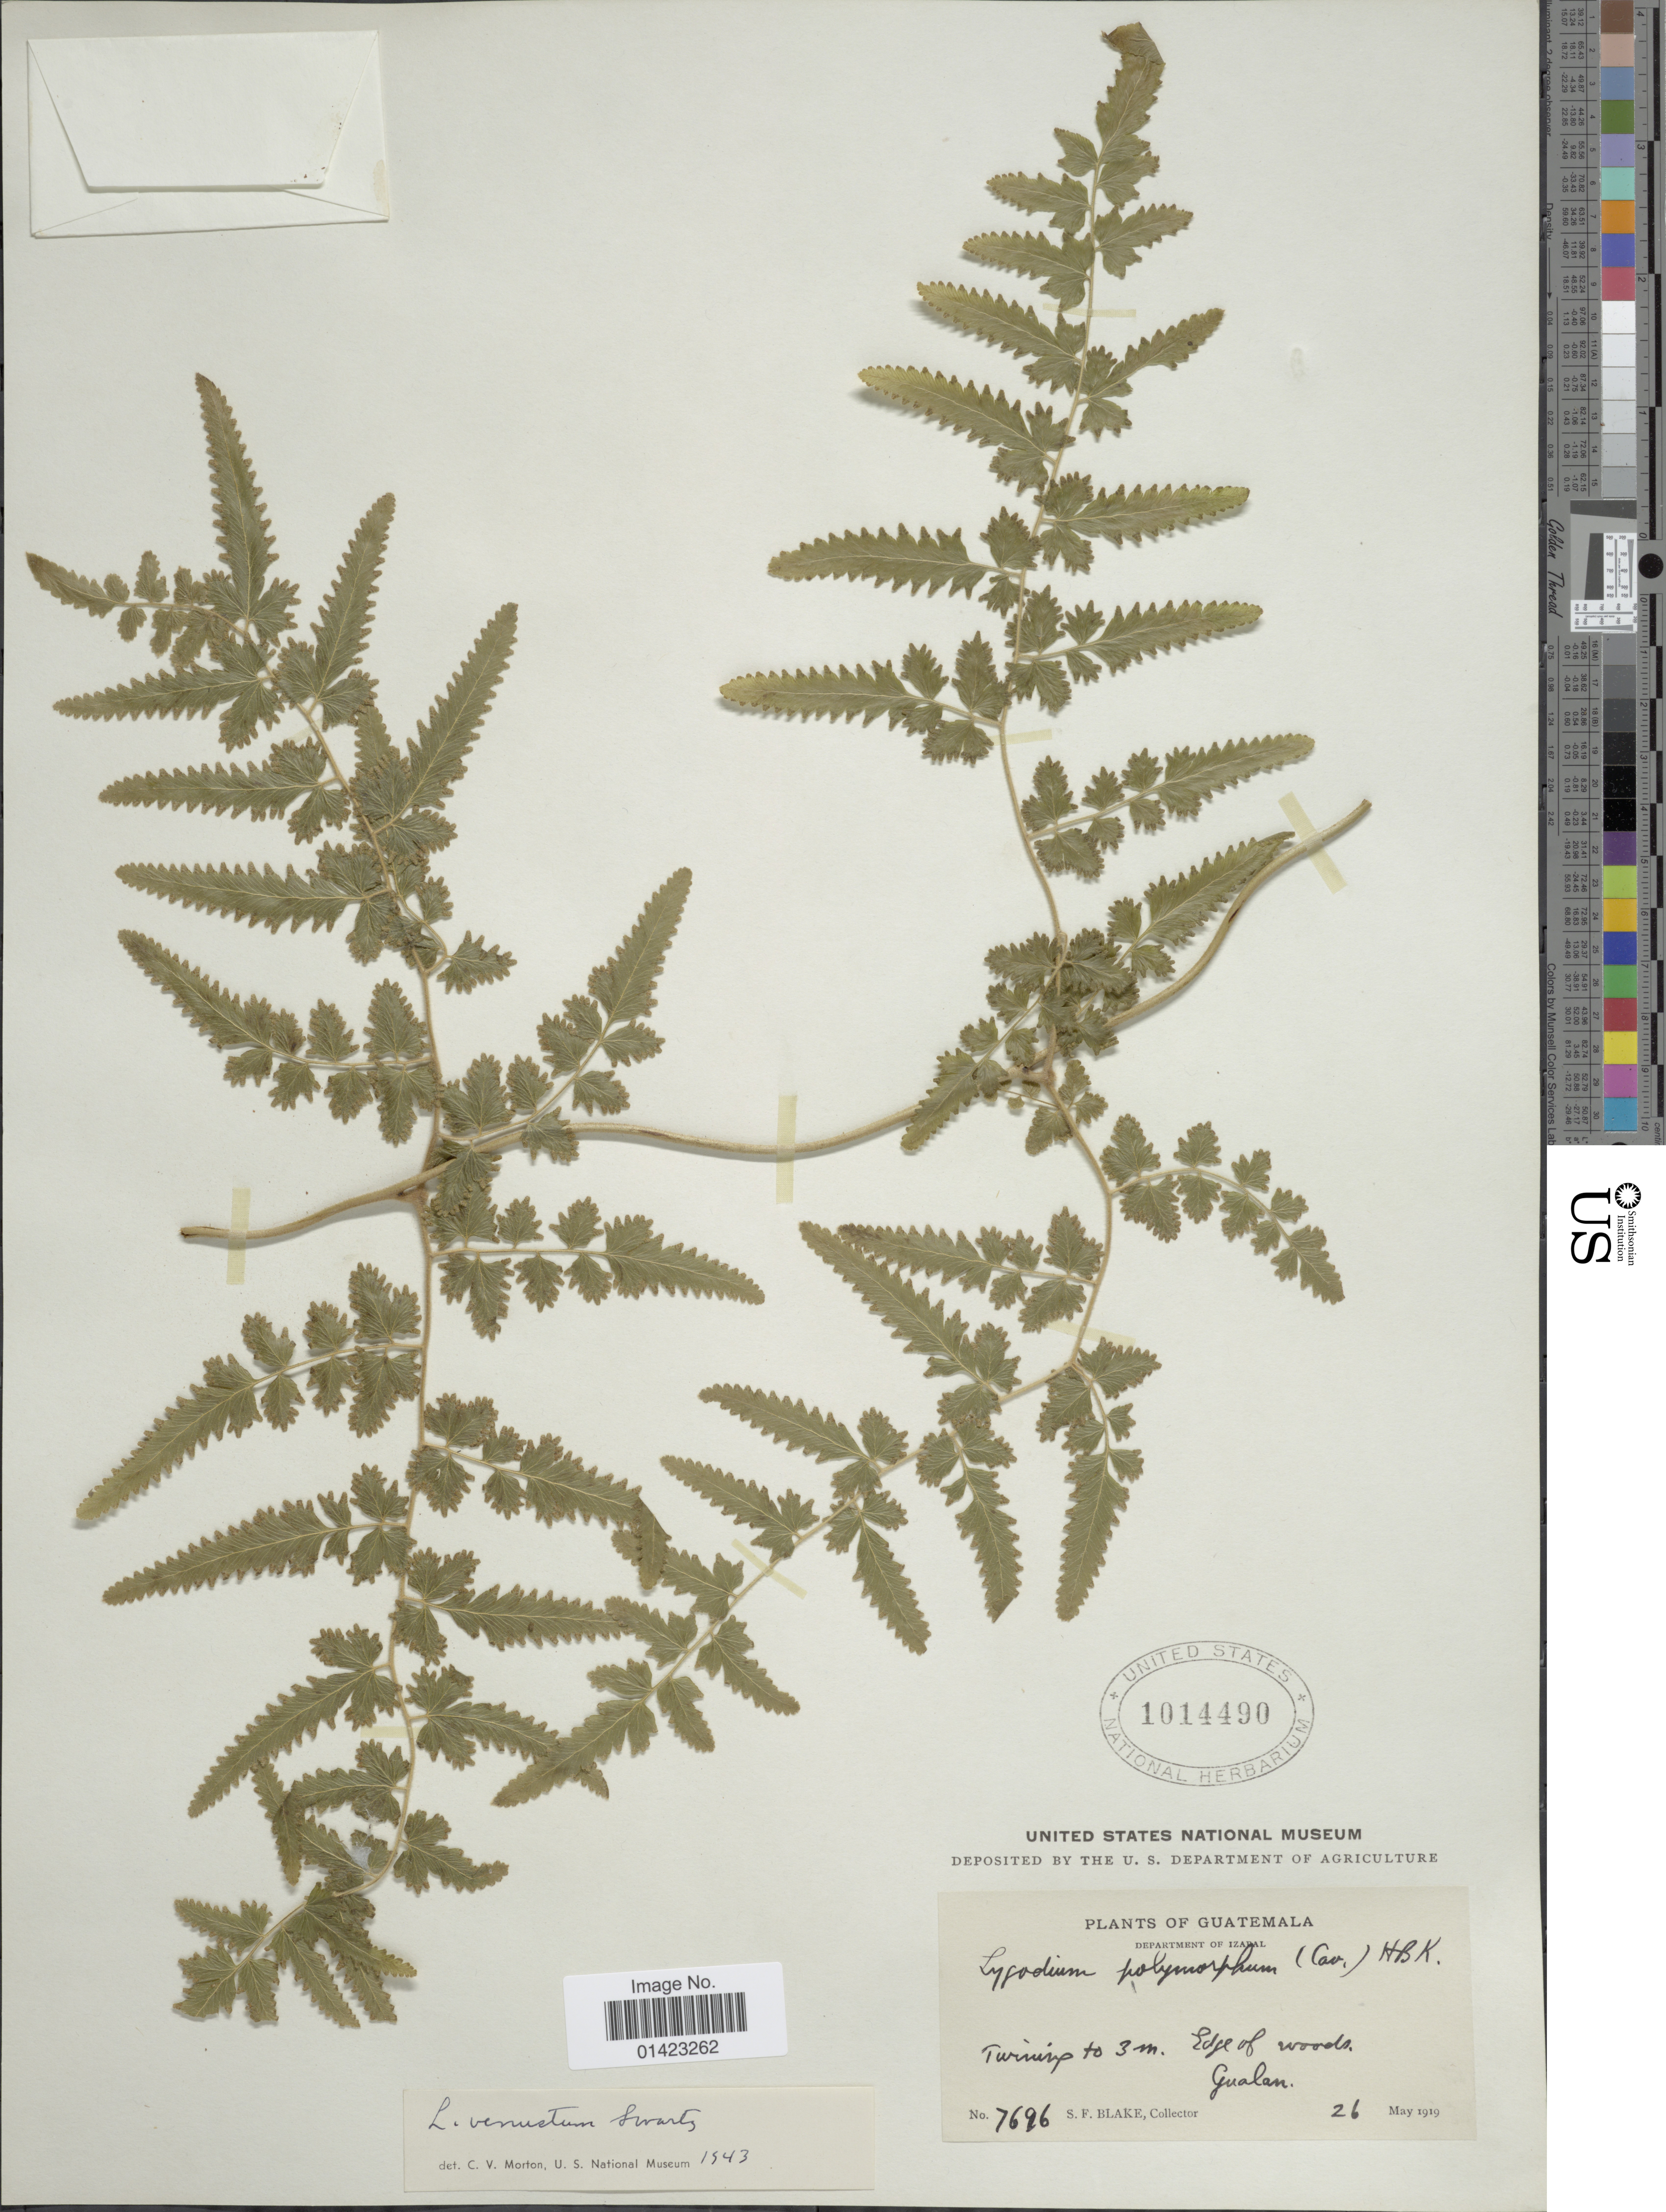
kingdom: Plantae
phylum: Tracheophyta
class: Polypodiopsida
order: Schizaeales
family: Lygodiaceae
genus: Lygodium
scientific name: Lygodium venustum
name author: Sw.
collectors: S. Blake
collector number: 7696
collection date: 1919-05-26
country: Guatemala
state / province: Izabal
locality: Department of Izabal, Gualan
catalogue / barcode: US 1014490